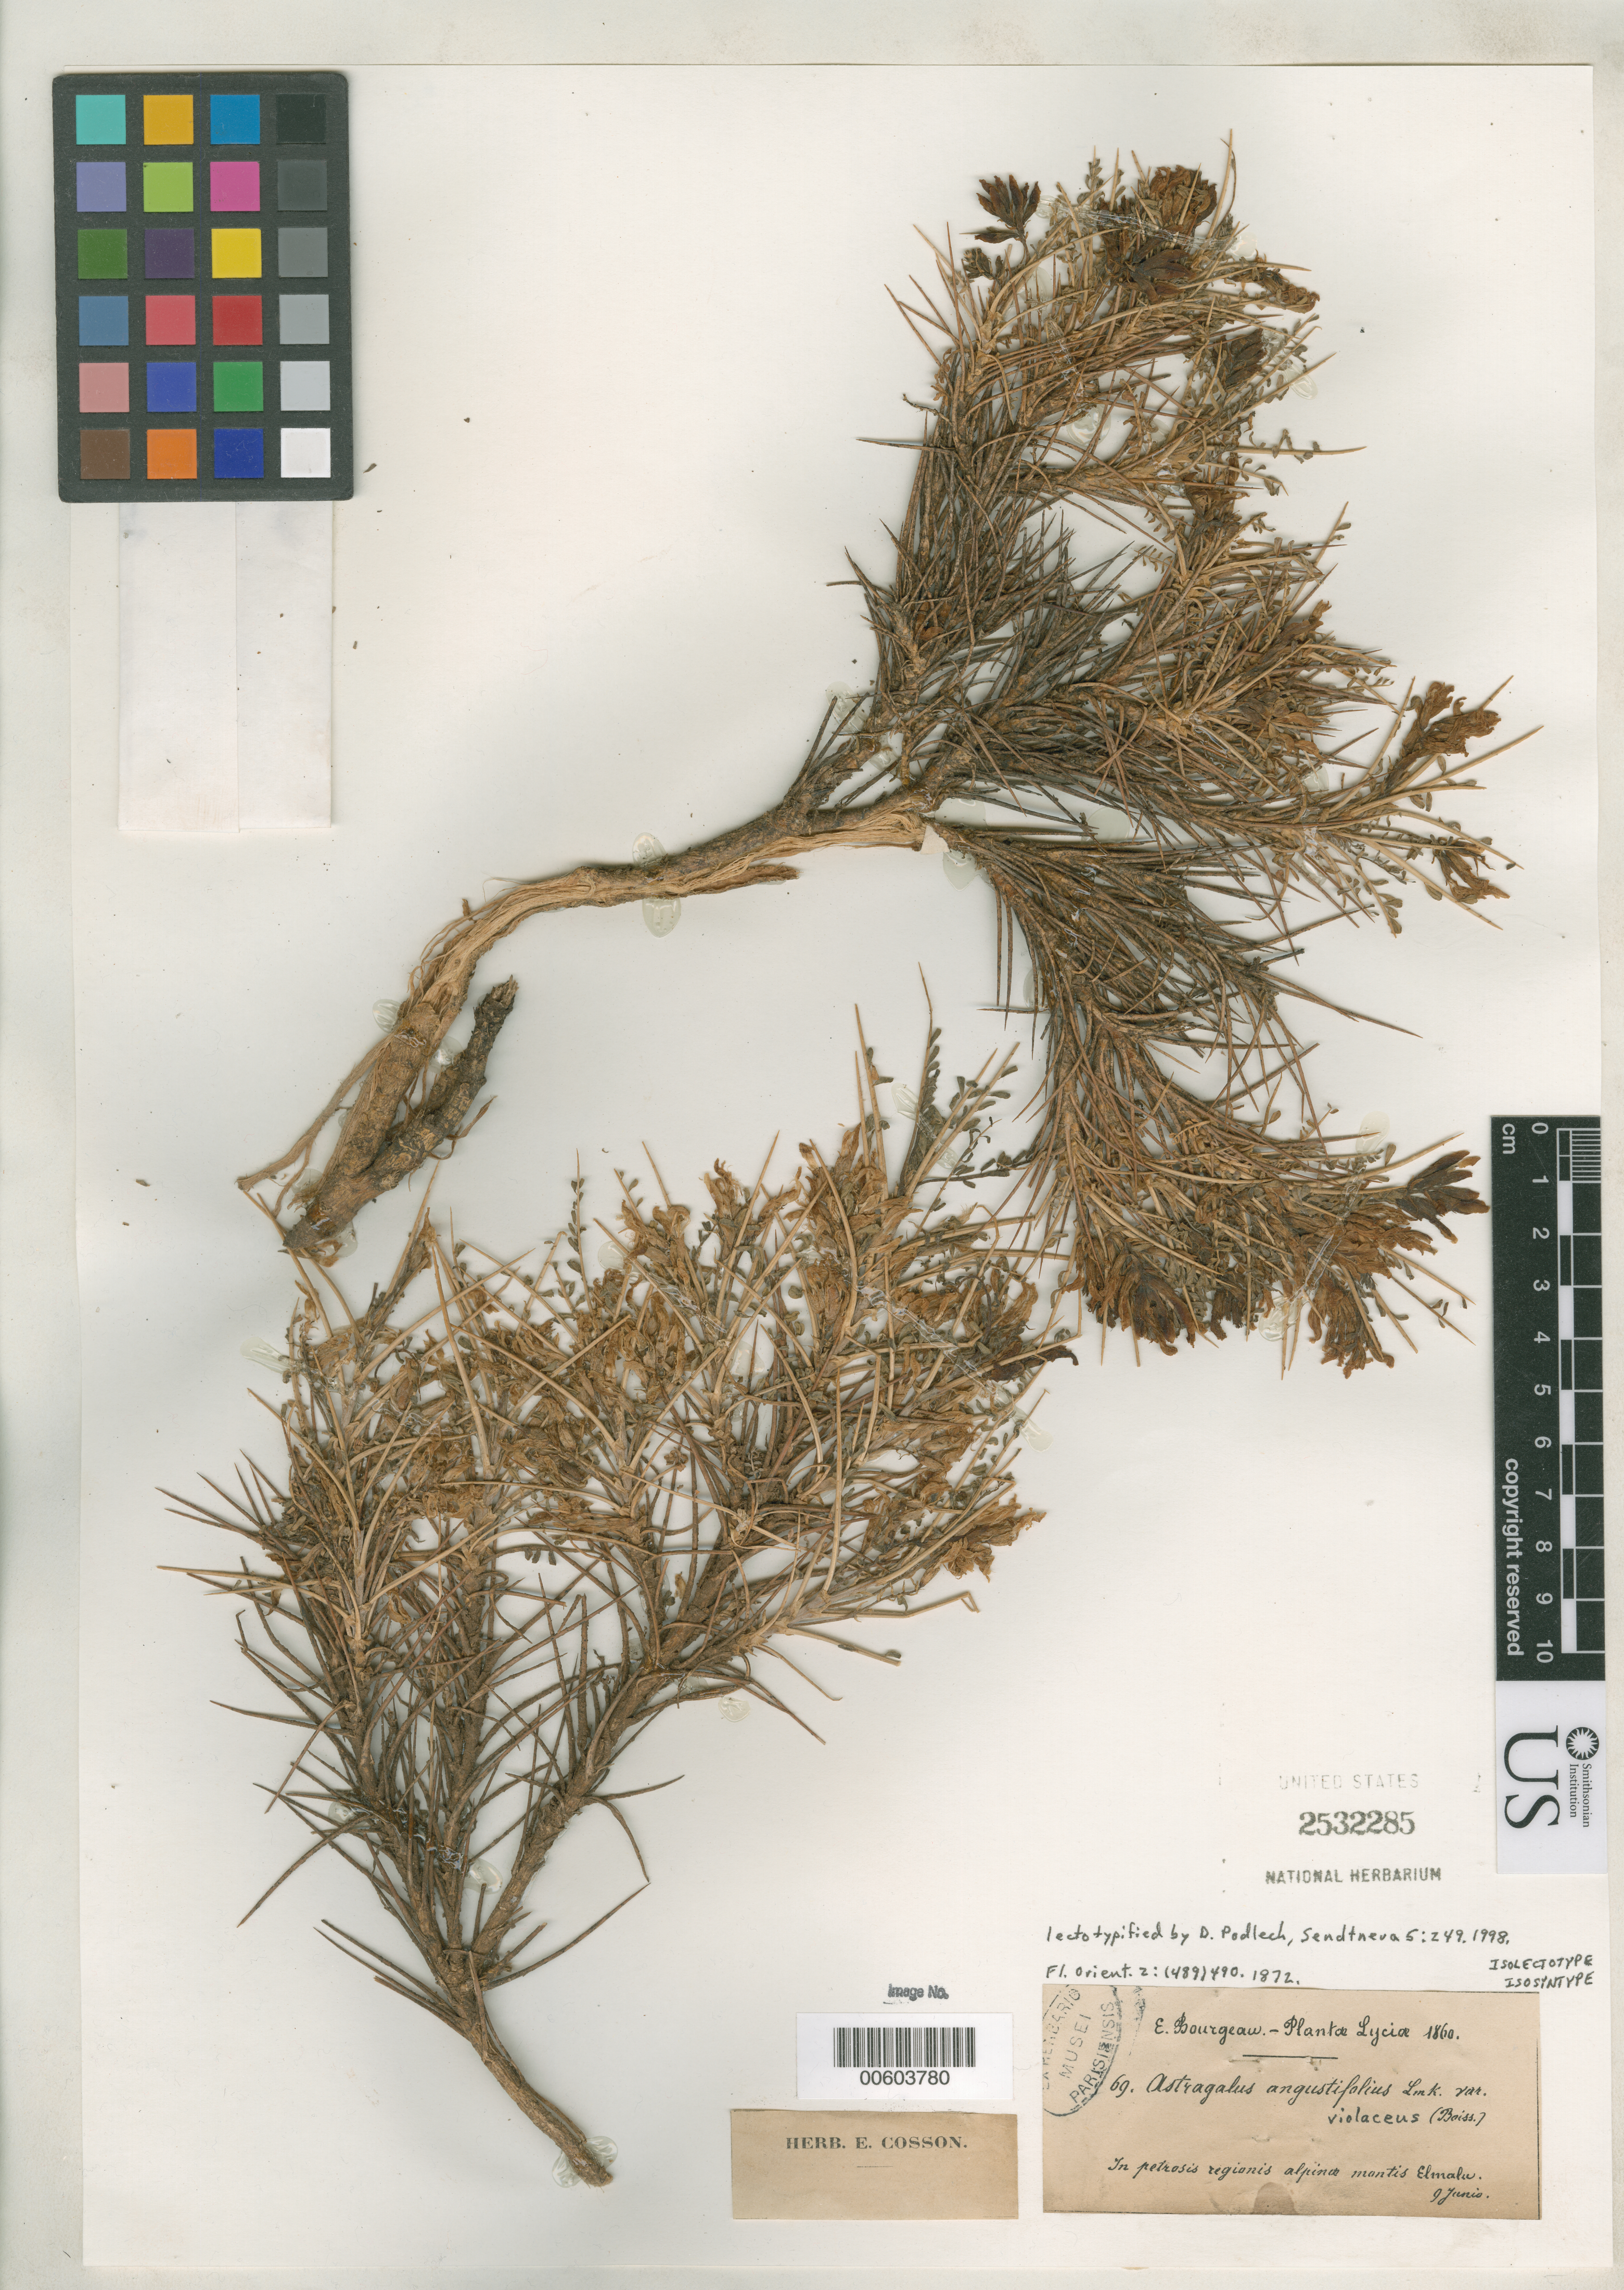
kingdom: Plantae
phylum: Tracheophyta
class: Magnoliopsida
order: Fabales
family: Fabaceae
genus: Astragalus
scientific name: Astragalus angustifolius var. violaceus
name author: Boiss.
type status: Isolectotype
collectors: E. Bourgeau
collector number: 69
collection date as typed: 09 Jun 1860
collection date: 1860-06-09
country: Turkey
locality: Lyciae, in petrosos regionis alpina montis Elmalu.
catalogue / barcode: US 2532285